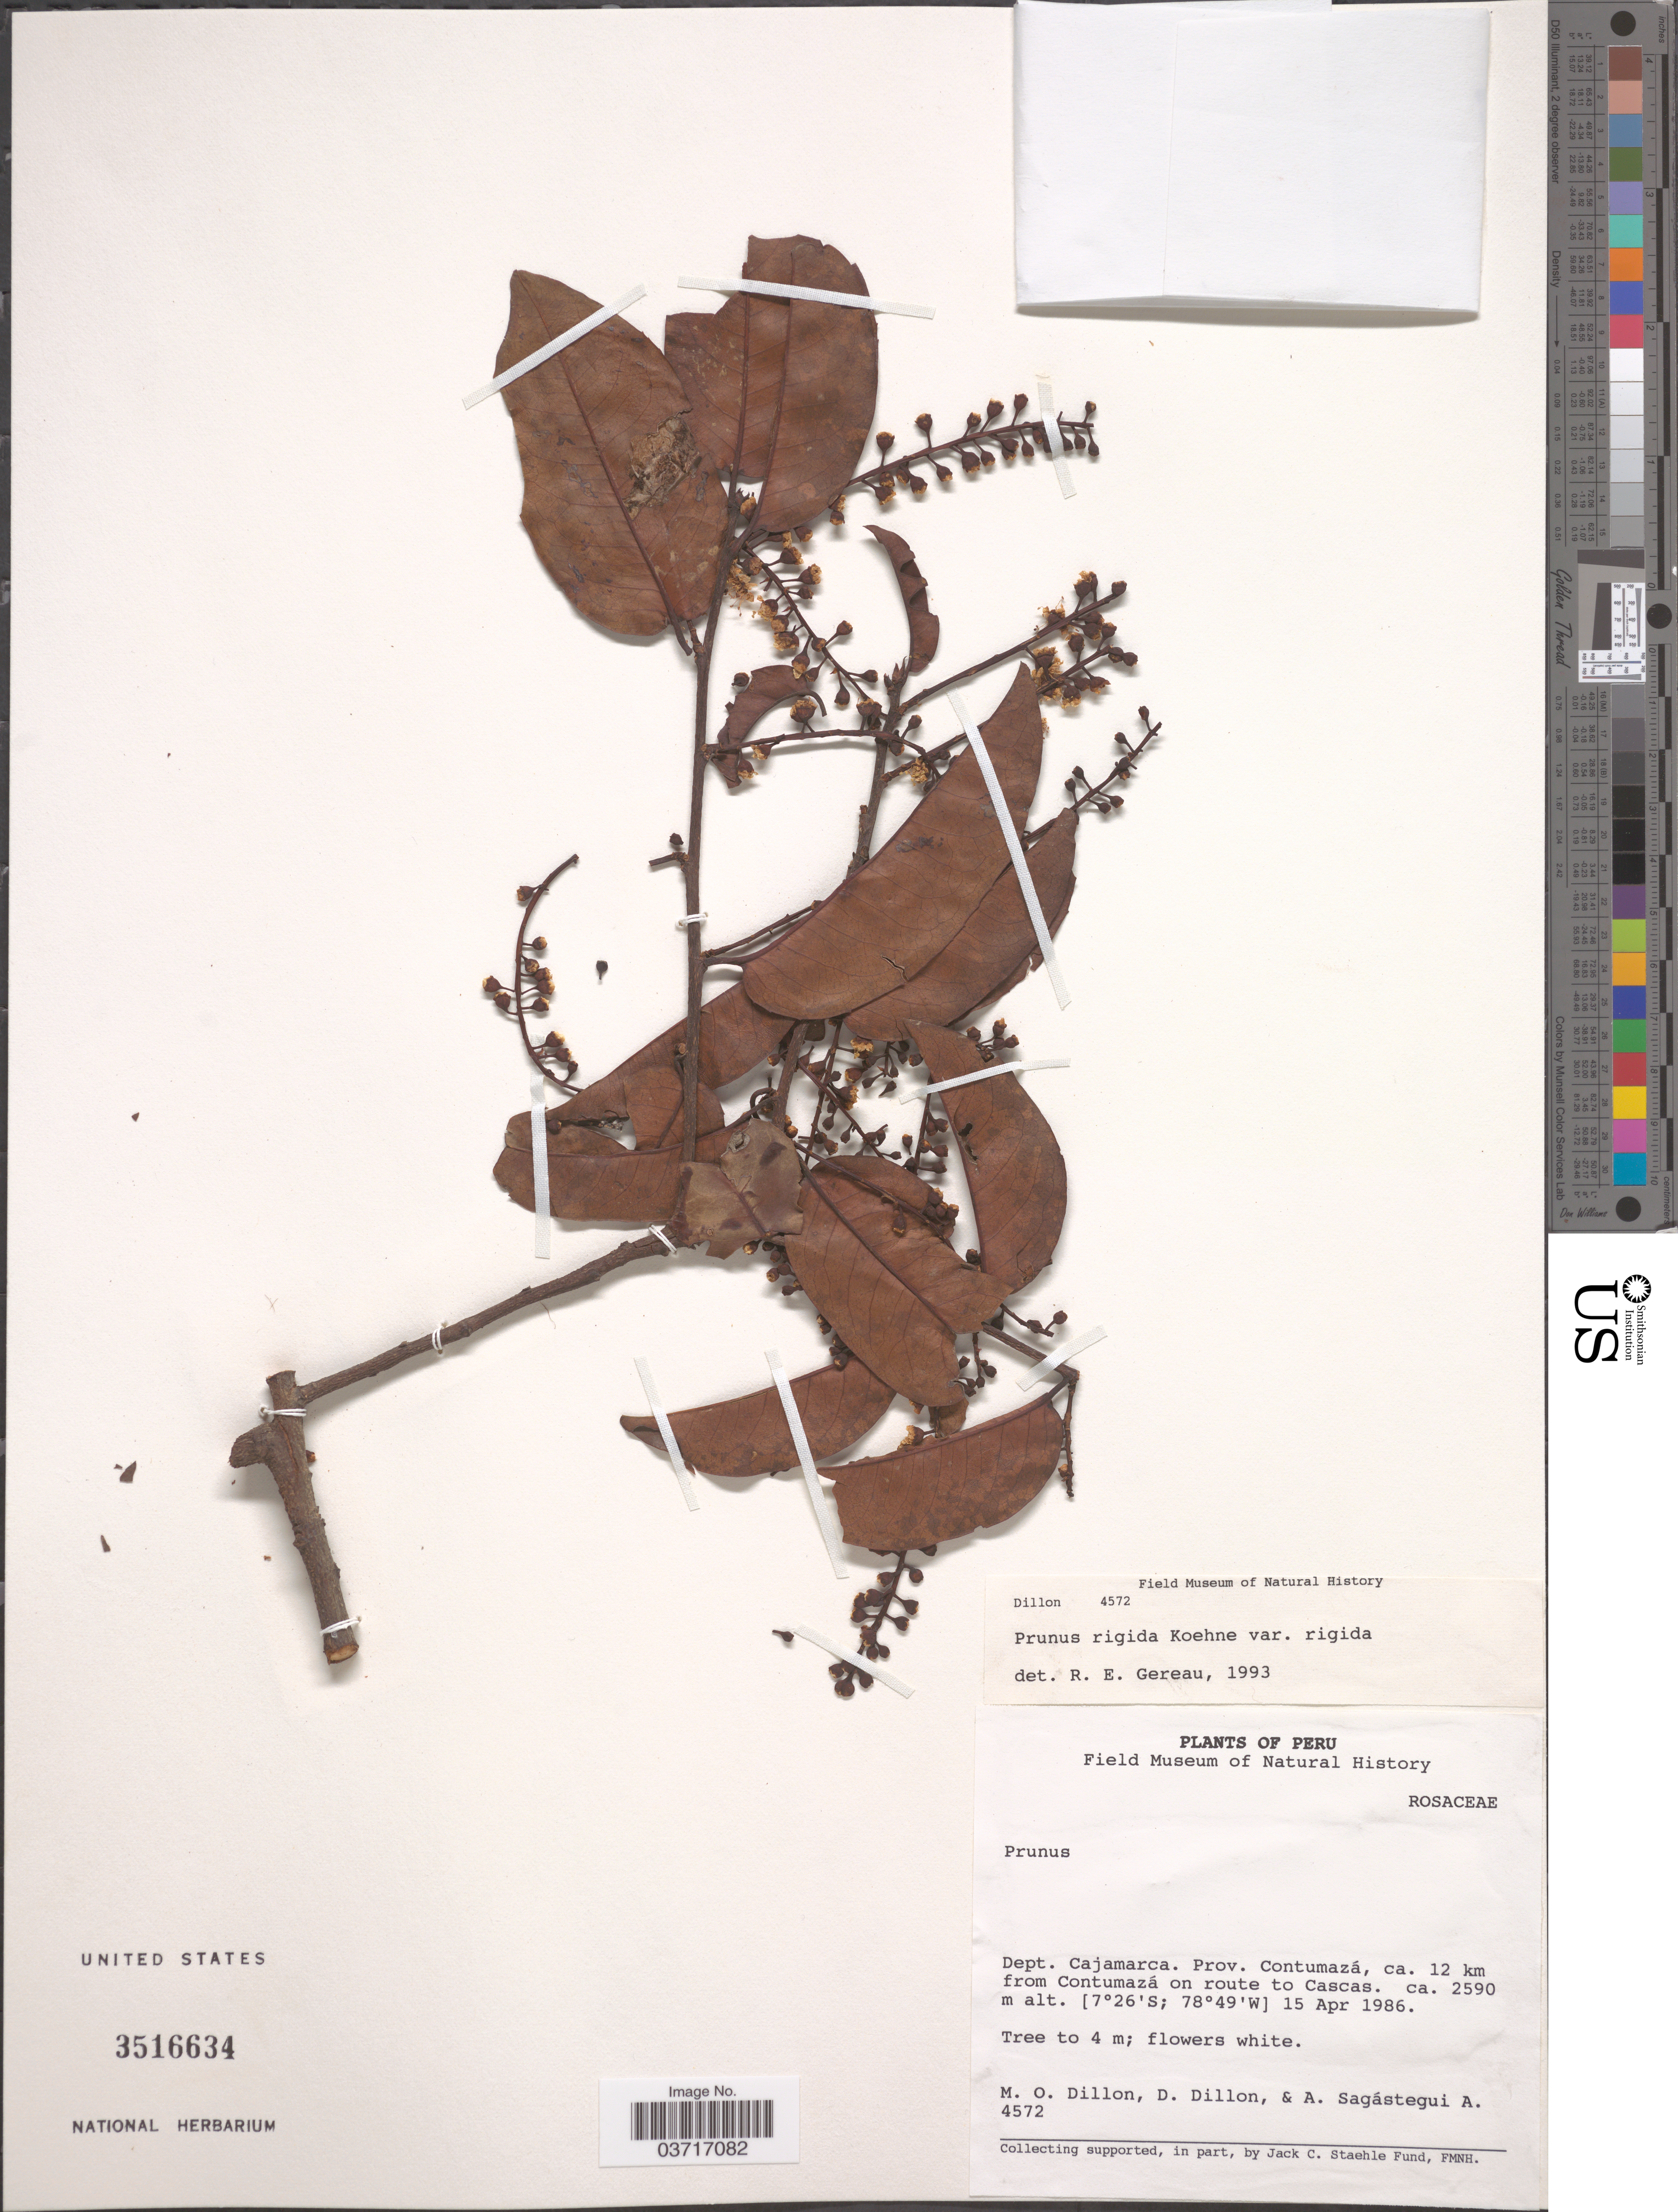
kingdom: Plantae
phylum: Tracheophyta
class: Magnoliopsida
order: Rosales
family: Rosaceae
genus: Prunus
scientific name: Prunus rigida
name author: Koehne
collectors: M. O. Dillon, D. Dillon & A. Sagástegui A.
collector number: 4572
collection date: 1986-04-15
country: Peru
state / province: Cajamarca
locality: Dept. Cajamarca. Prov. Contumazá, ca. 12 km from Contumazá on route to Cascas.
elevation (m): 2590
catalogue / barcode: US 3516634